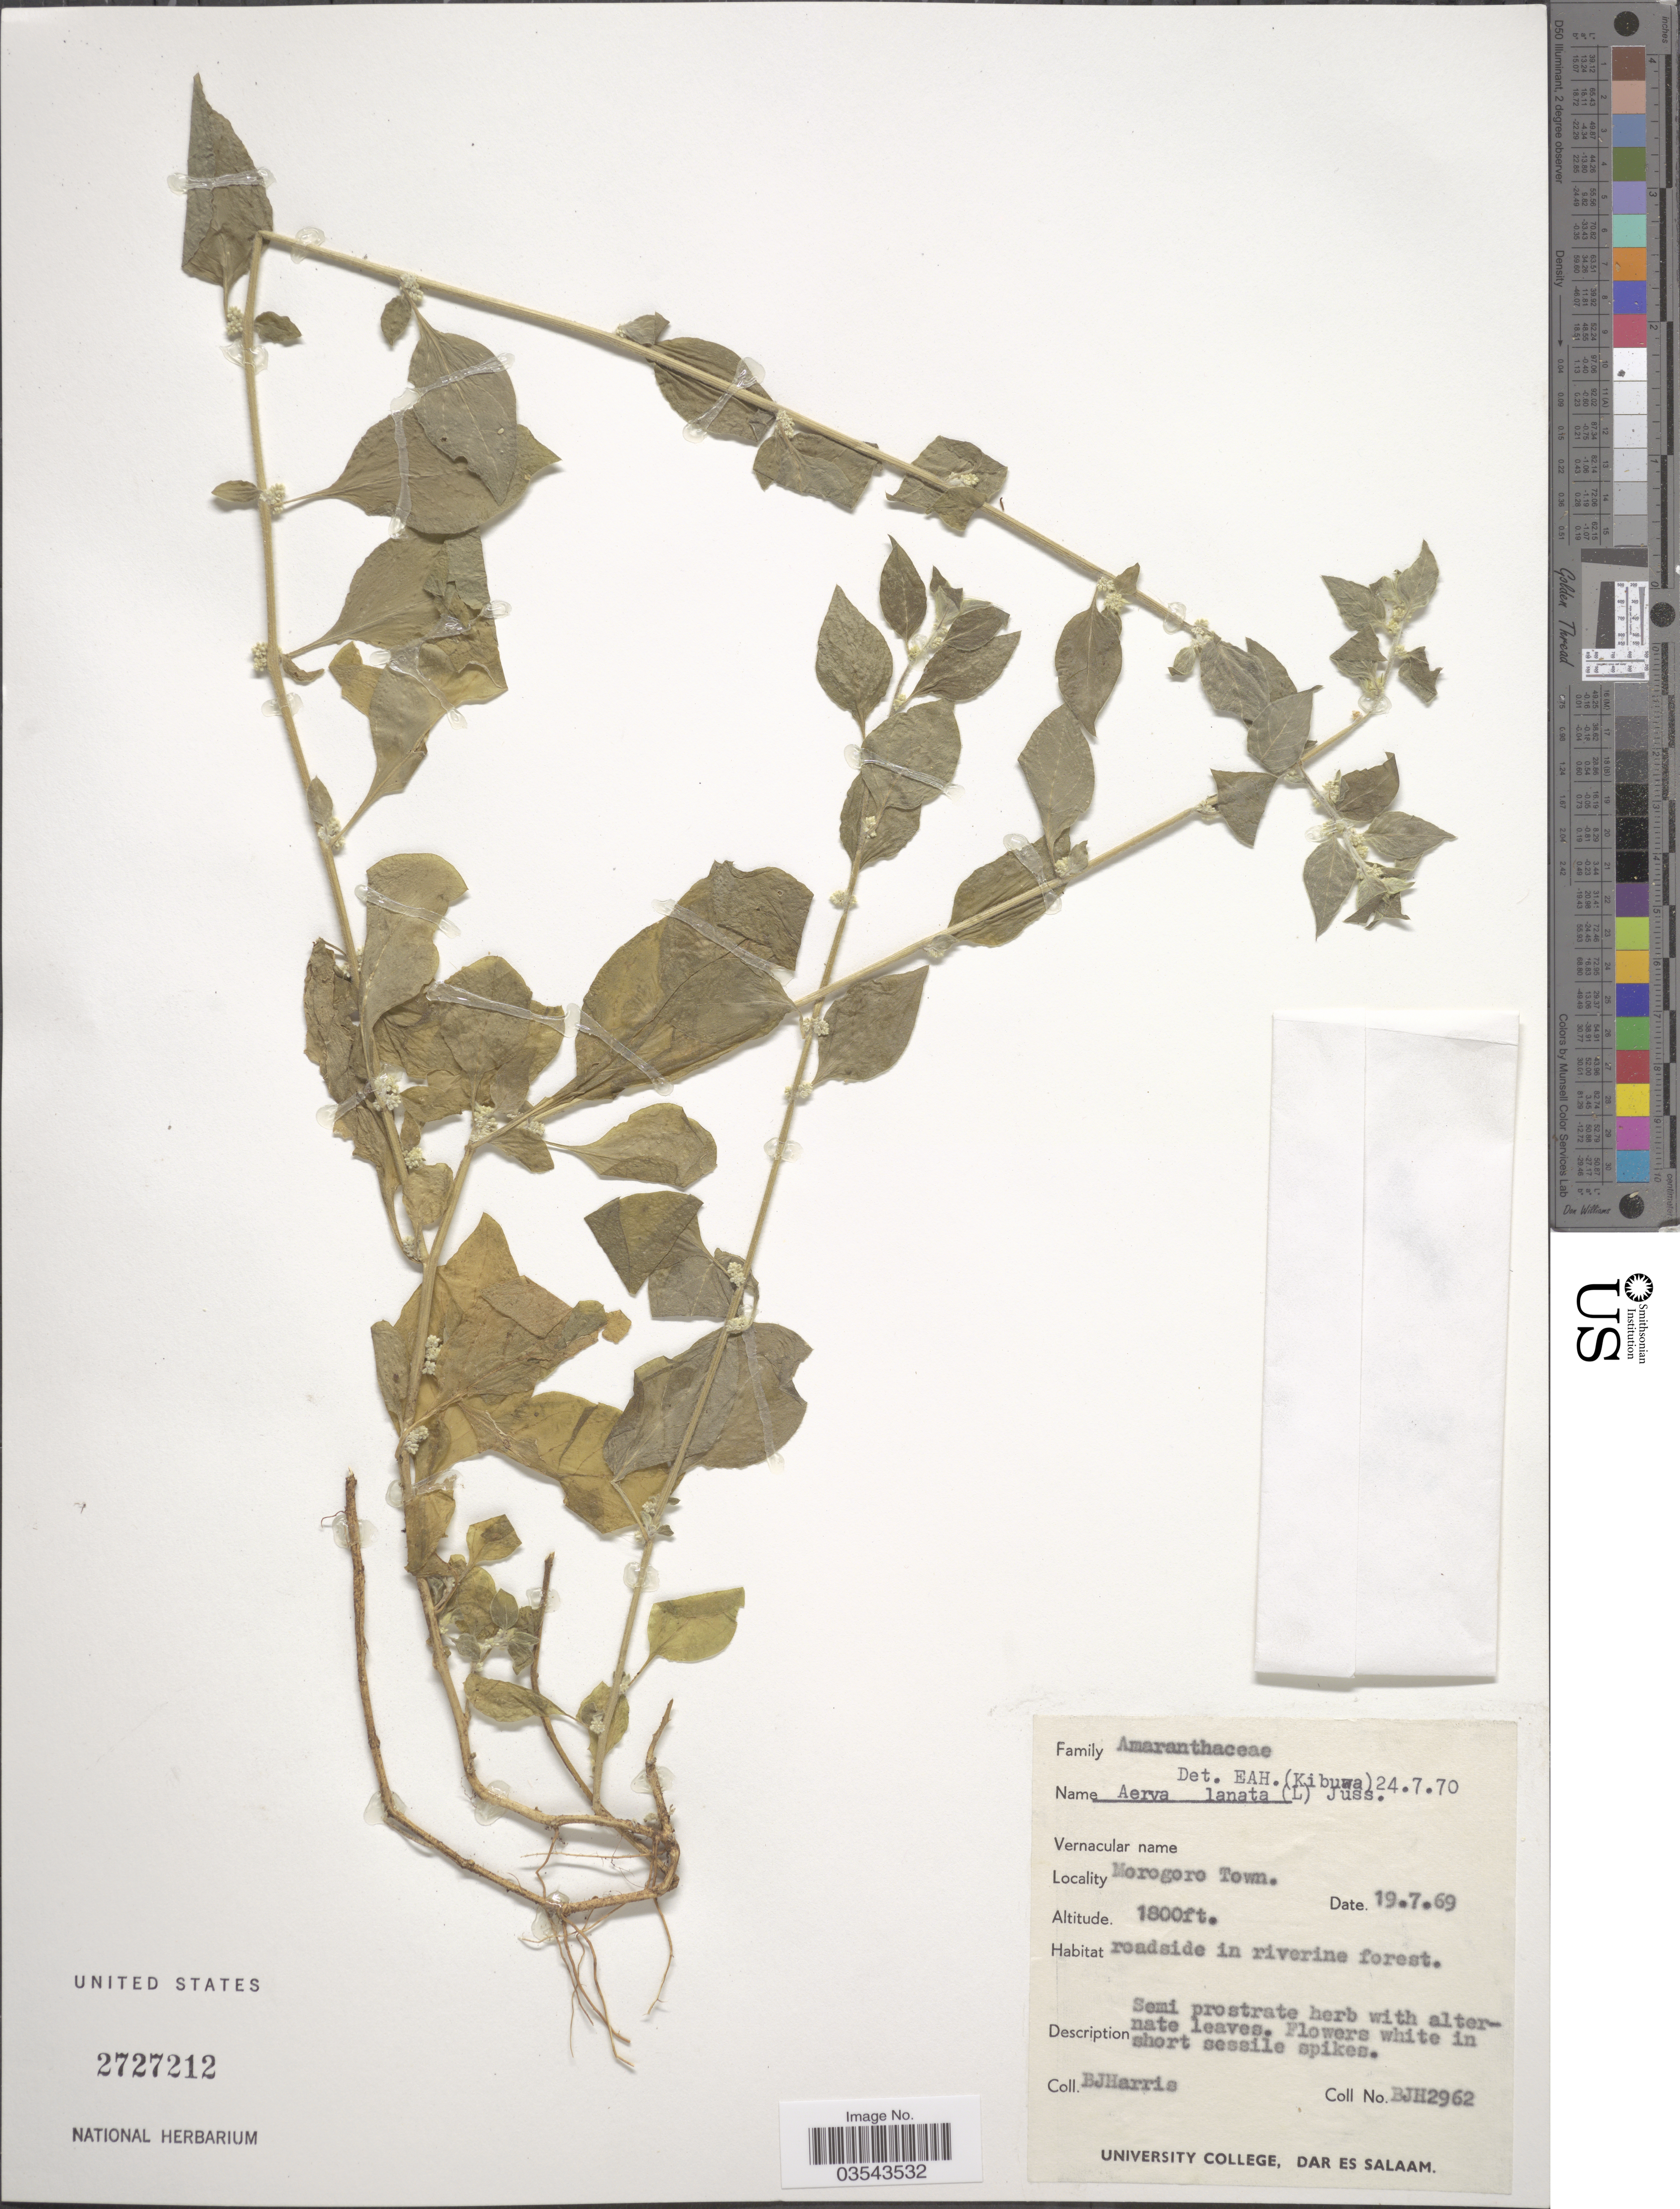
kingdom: Plantae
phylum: Tracheophyta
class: Magnoliopsida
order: Caryophyllales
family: Amaranthaceae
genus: Ouret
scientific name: Ouret lanata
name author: (L.) Kuntze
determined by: U.S. National Herbarium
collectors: B. J. Harris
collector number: BJH2962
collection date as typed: Transcribed d/m/y: 19/7/69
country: Tanzania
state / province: Morogoro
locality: Morogoro Town., roadside in riverine forest.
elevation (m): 549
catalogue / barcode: US 2727212